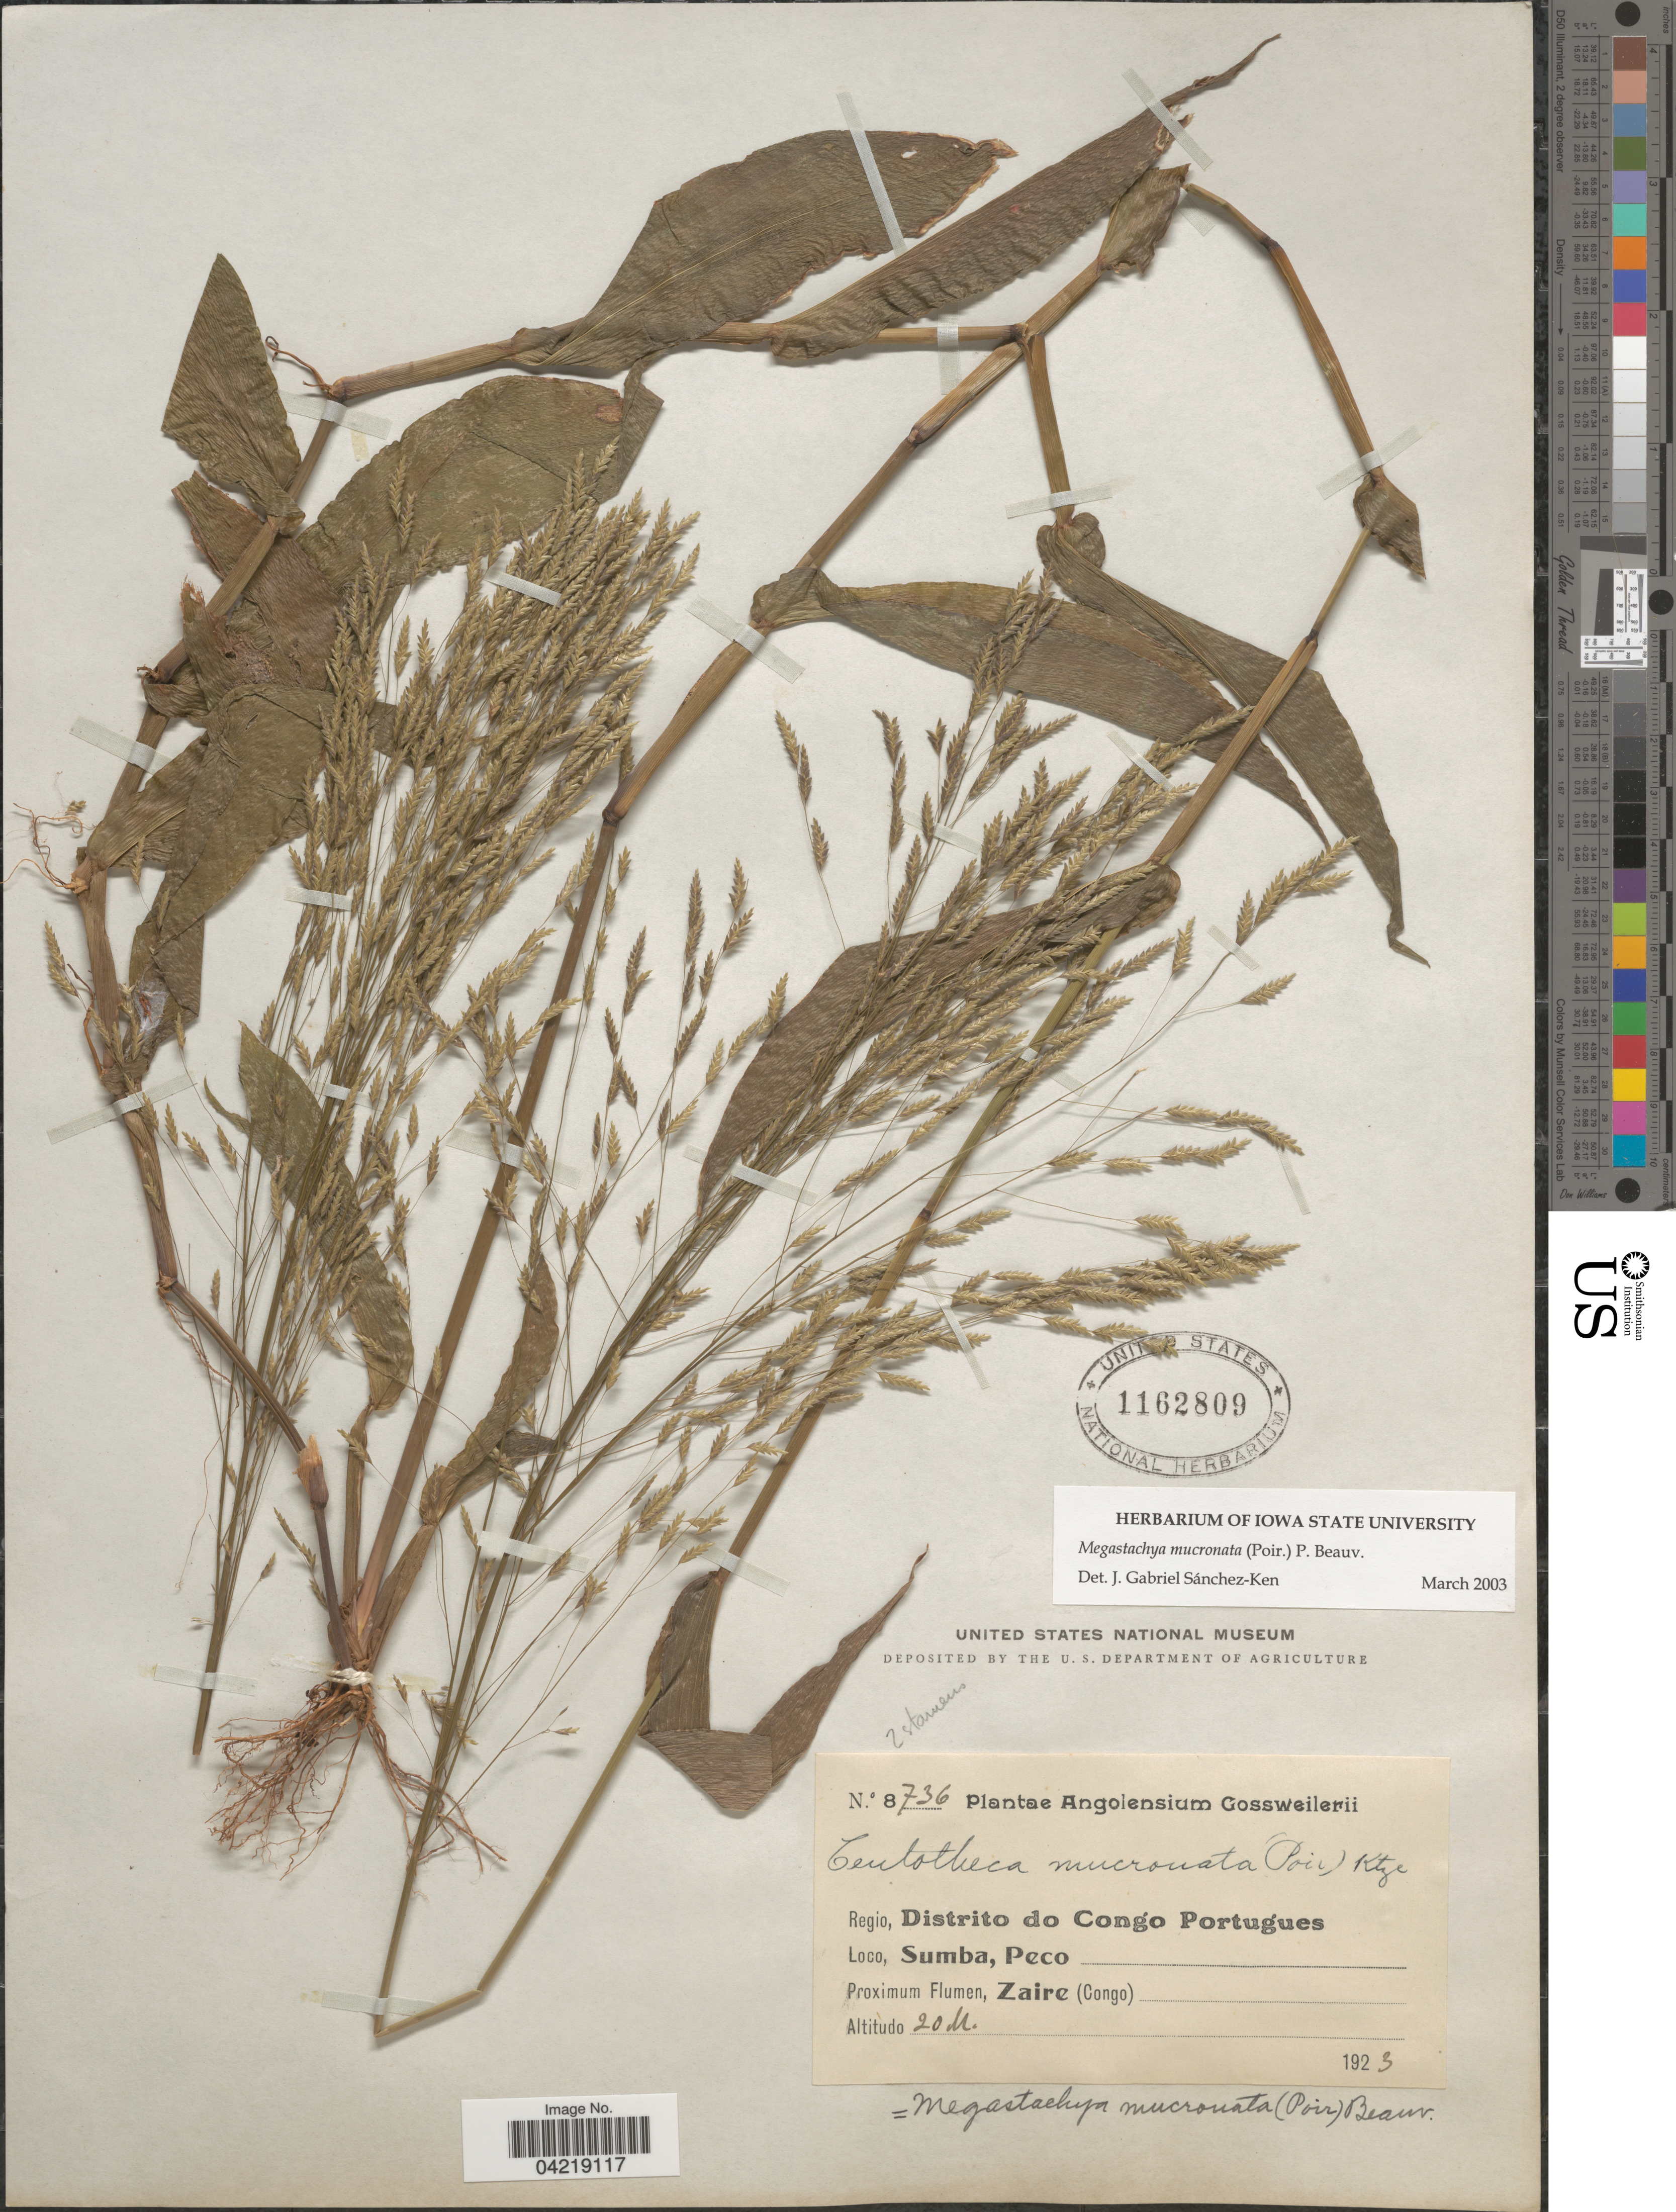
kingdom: Plantae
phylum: Tracheophyta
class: Liliopsida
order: Poales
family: Poaceae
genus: Megastachya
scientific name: Megastachya mucronata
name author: (Poir.) P. Beauv.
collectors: -. Gossweiler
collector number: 8736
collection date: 1923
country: Angola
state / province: Zaire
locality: Regio, Distrito do Congo Portugues. Sumba, Peco. Proximun Flumen, Zaire (Congo).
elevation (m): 20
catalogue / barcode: US 1162809